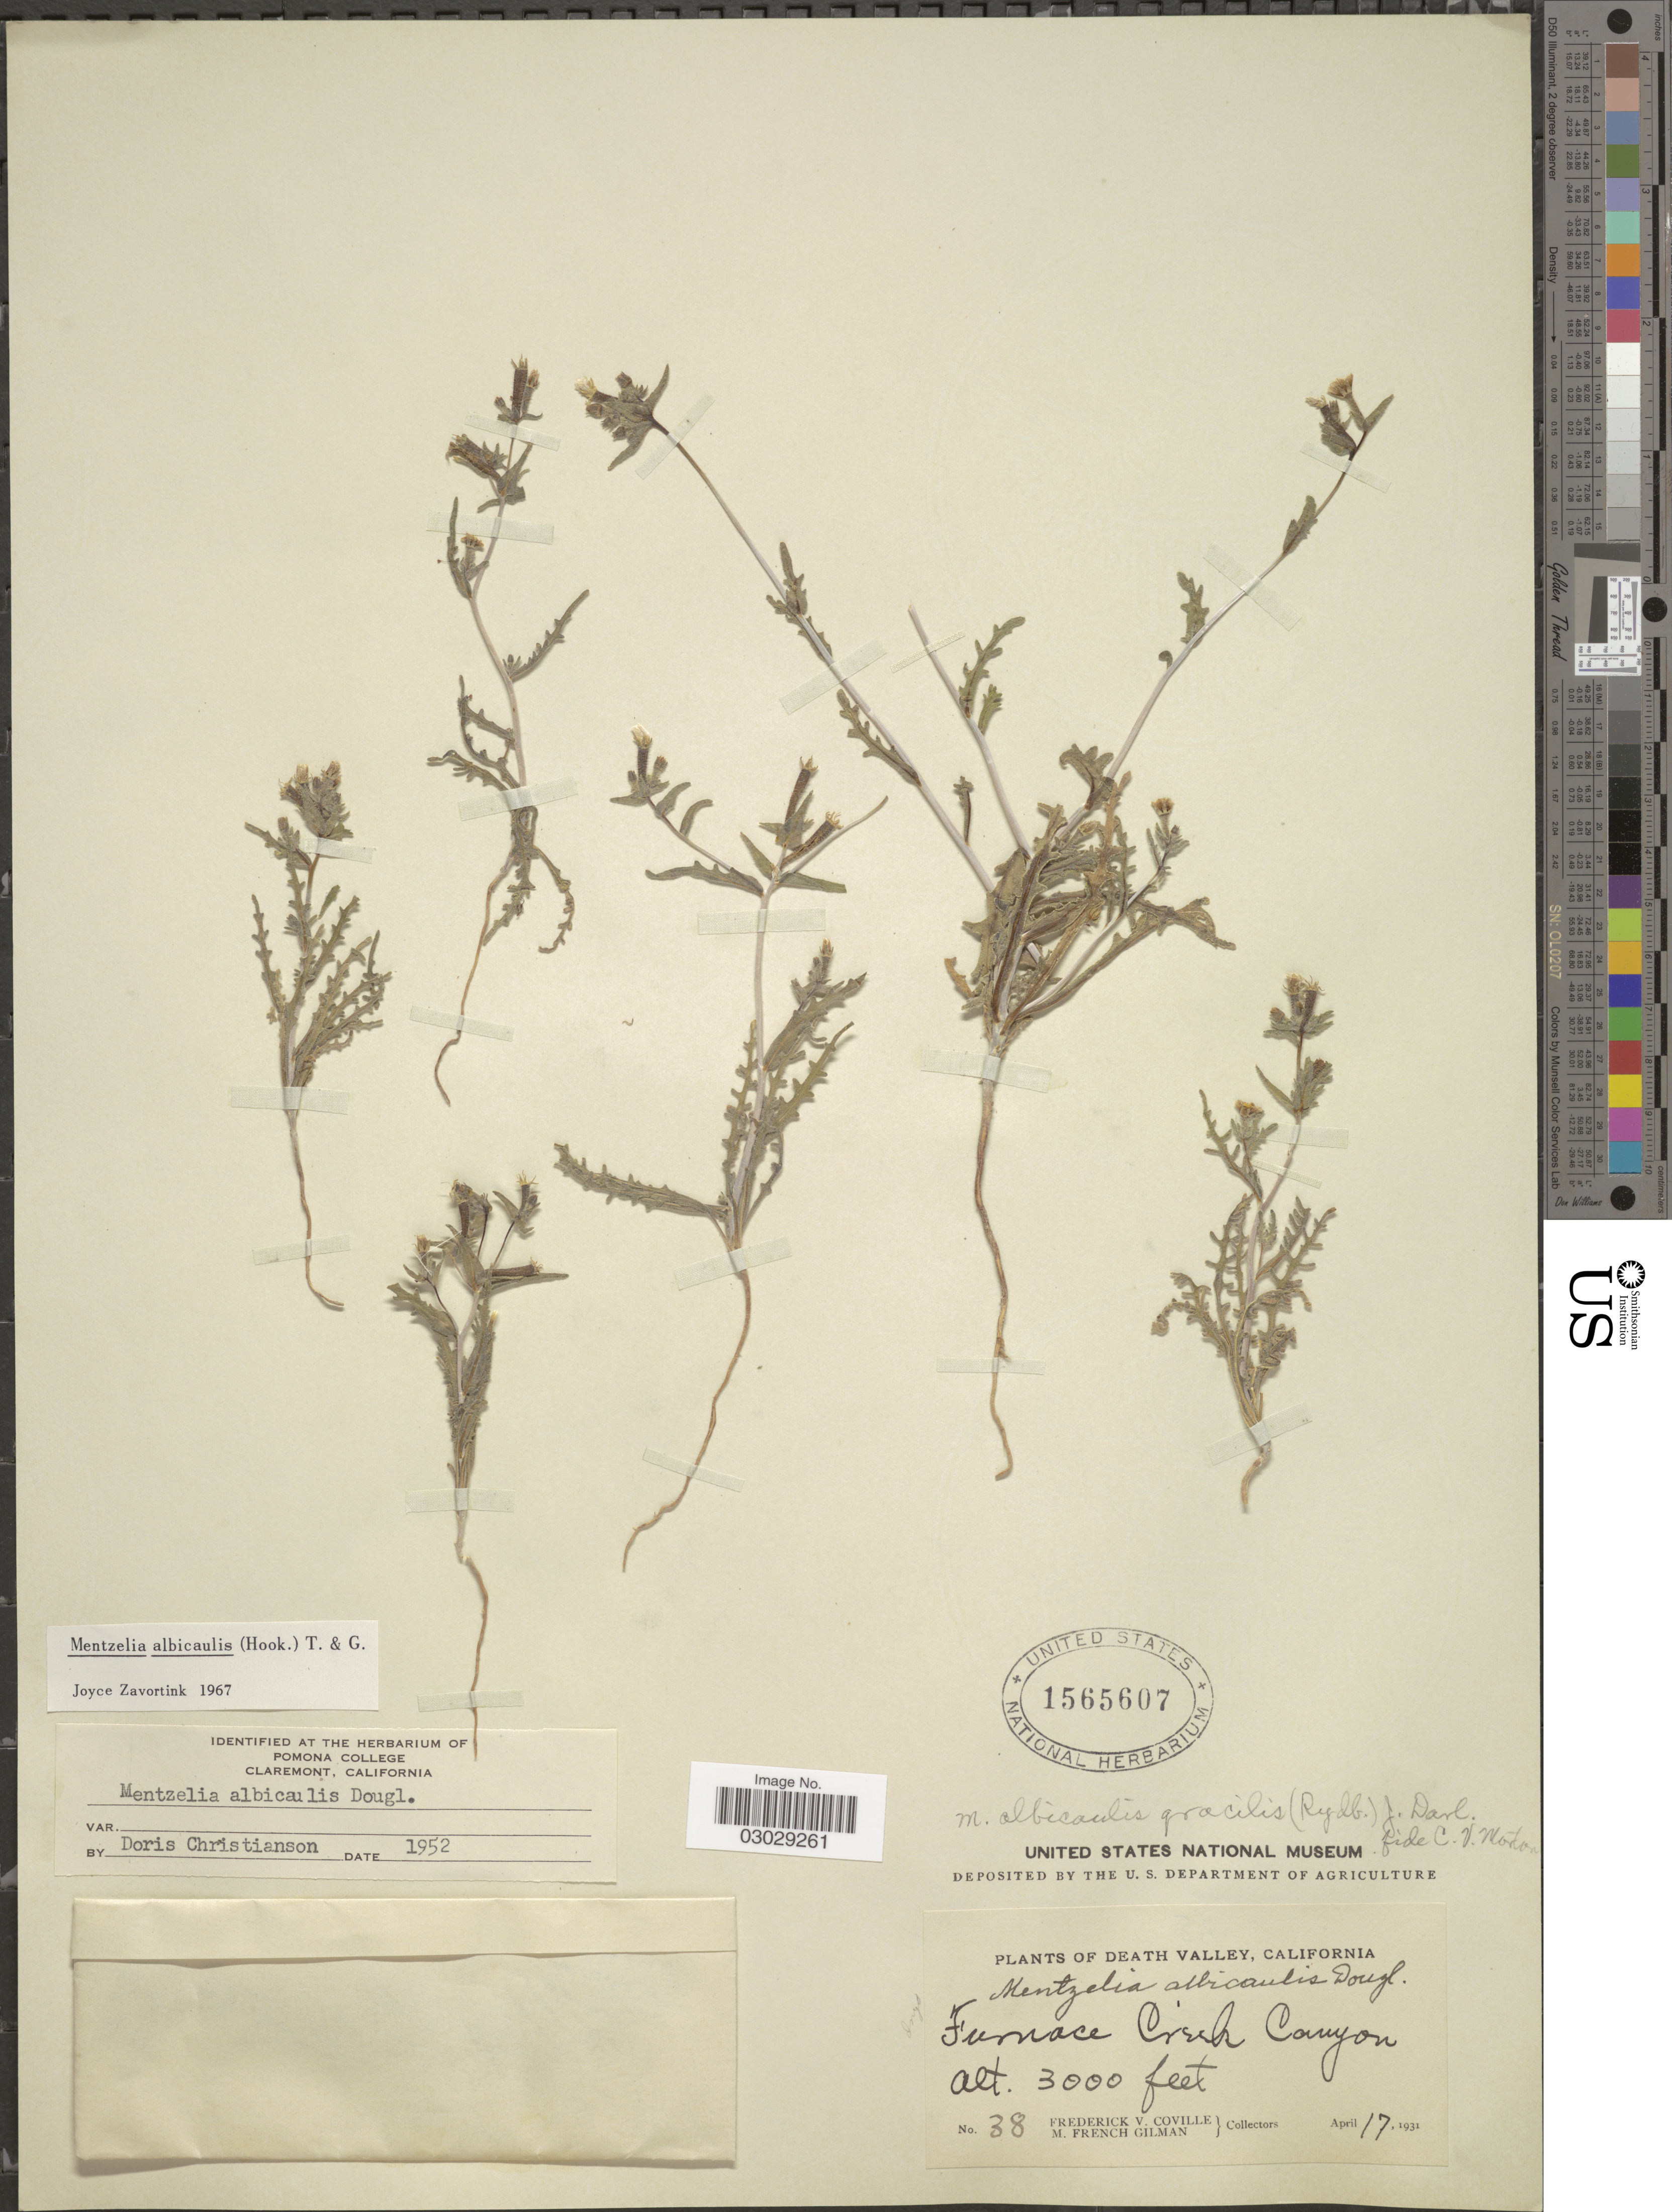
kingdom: Plantae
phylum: Tracheophyta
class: Magnoliopsida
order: Cornales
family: Loasaceae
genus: Mentzelia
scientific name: Mentzelia albicaulis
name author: (Douglas ex Hook.) Douglas ex Torr. & A. Gray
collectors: F. V. Coville & M. F. Gilman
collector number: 38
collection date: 1931-04-17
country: United States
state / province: California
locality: Death Valley. Furnace Creek Canyon.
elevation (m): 914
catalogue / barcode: US 1565607